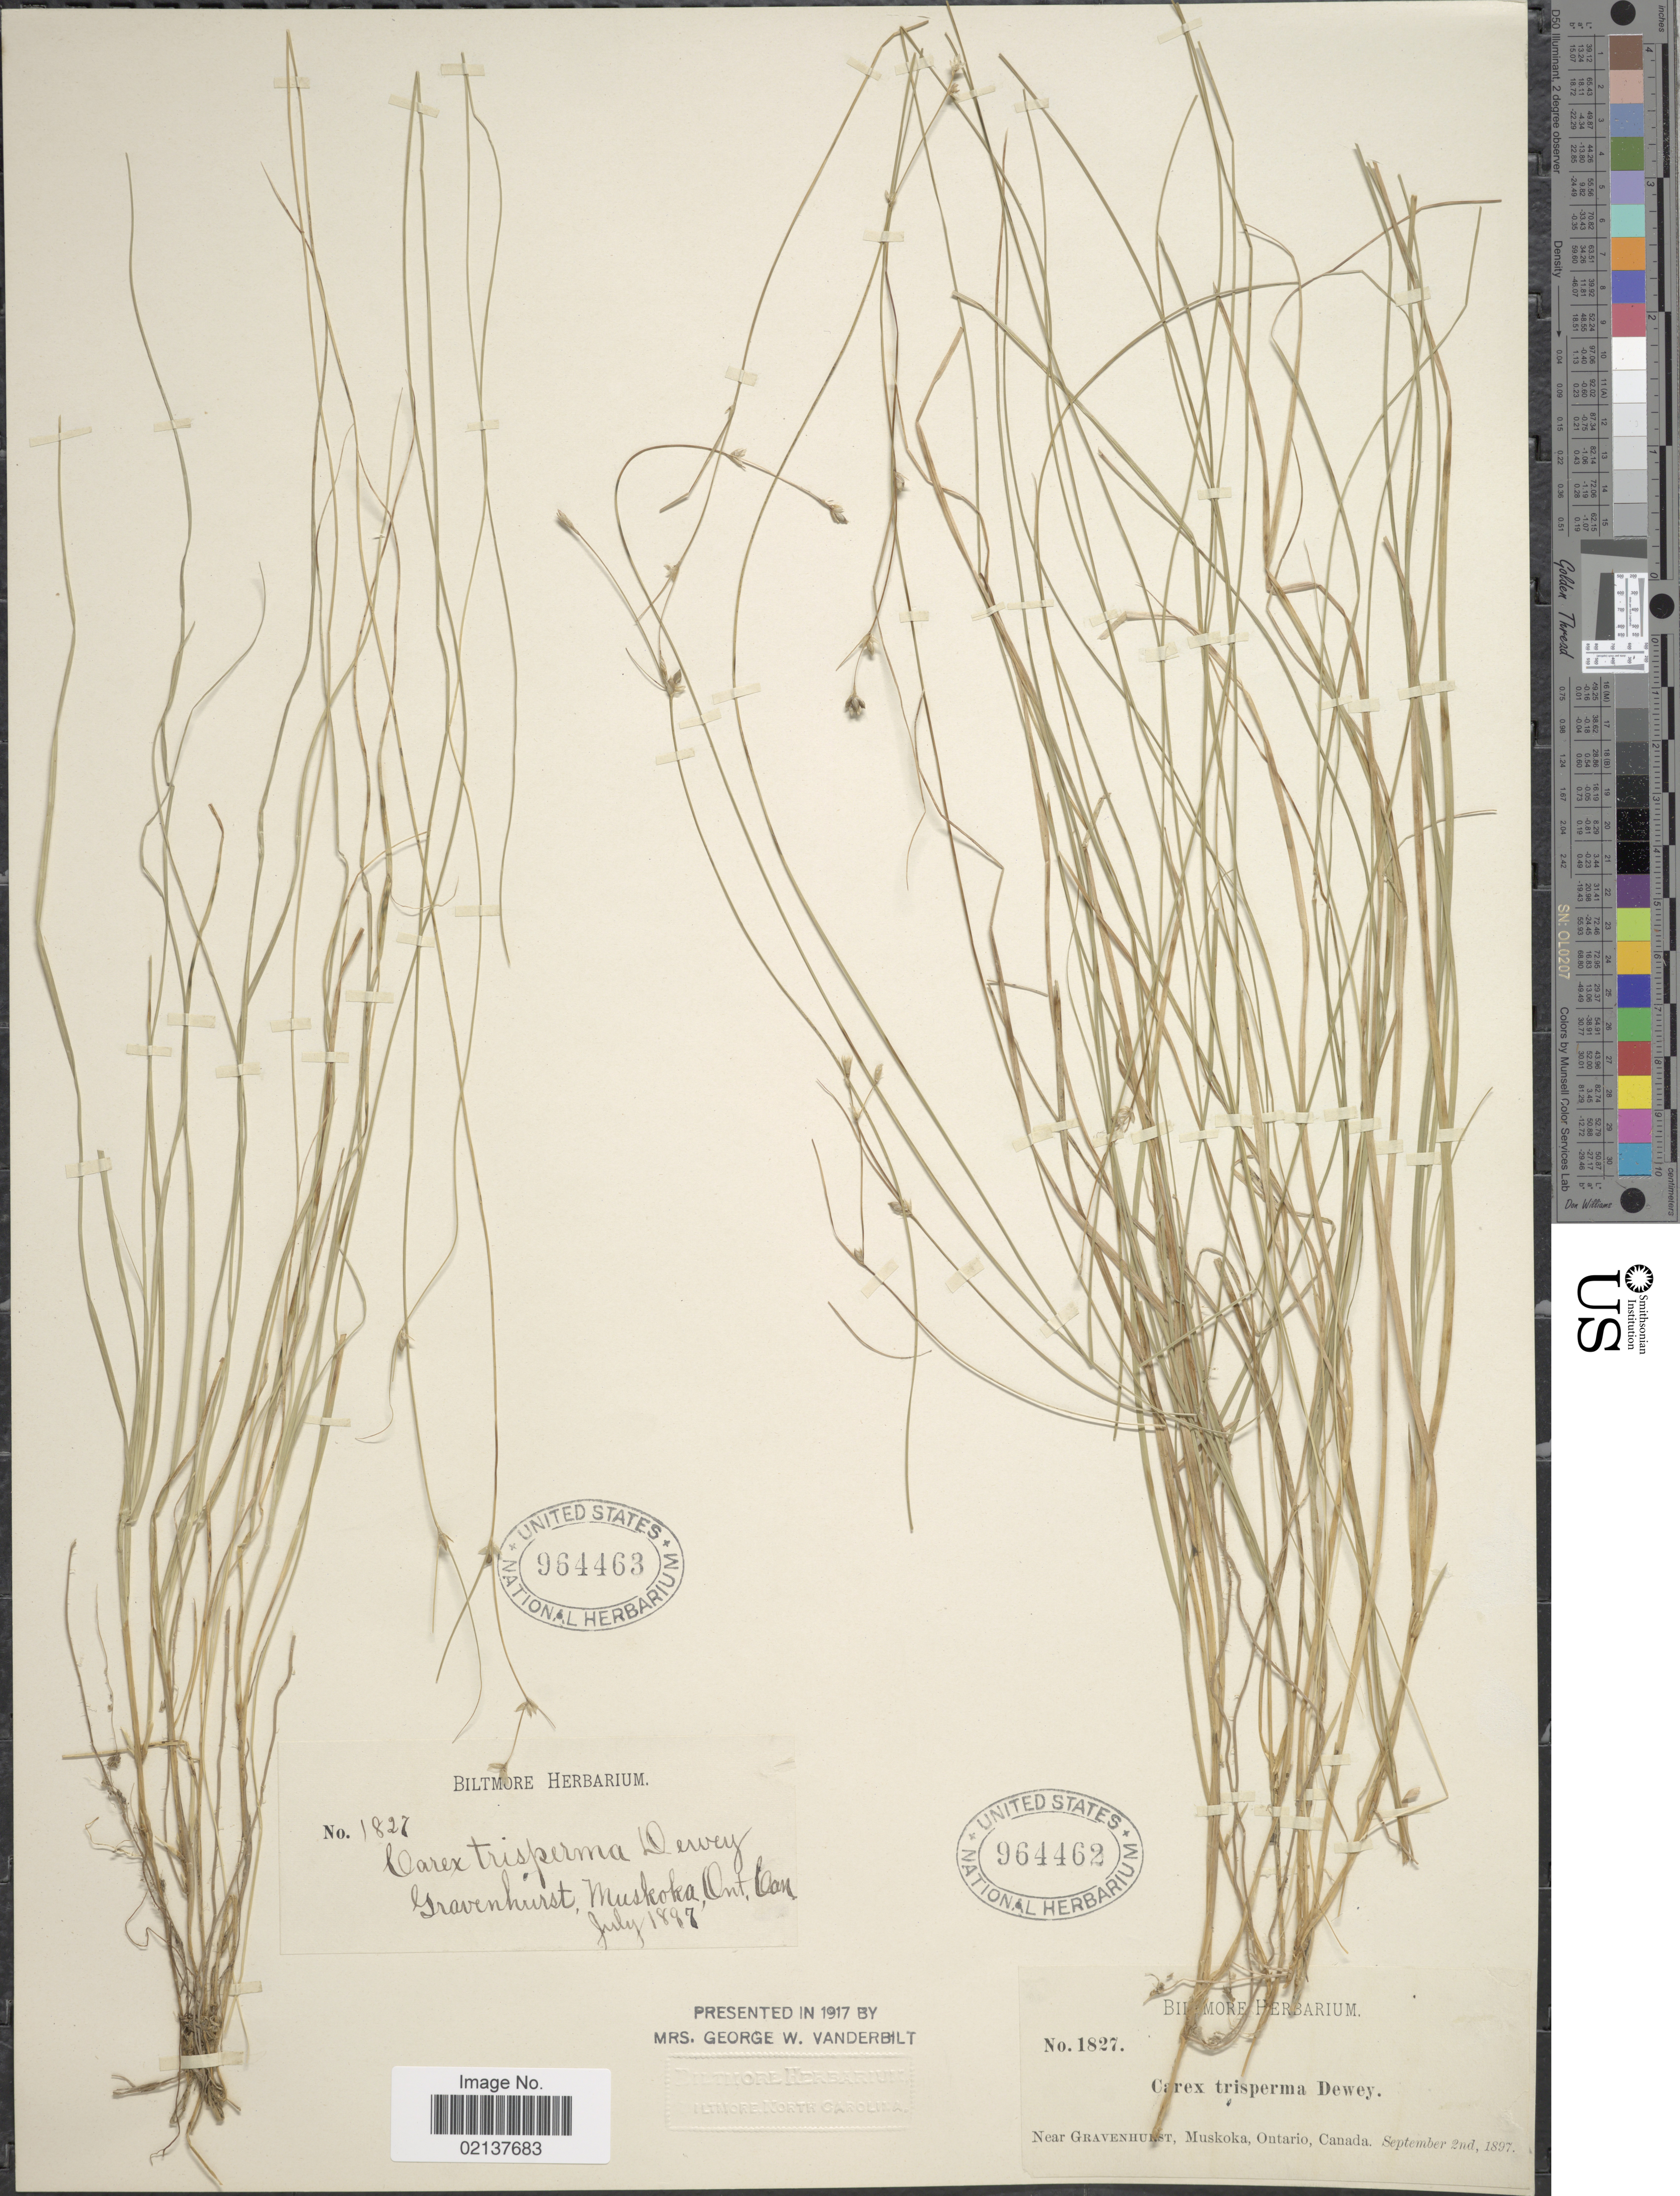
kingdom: Plantae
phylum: Tracheophyta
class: Liliopsida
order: Poales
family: Cyperaceae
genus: Carex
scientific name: Carex trisperma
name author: Dewey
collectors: ex herb. Biltmore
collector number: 1827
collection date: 1897-09-02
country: Canada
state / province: Ontario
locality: Near Gravenhurst, Muskoka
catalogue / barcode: US 964462-2